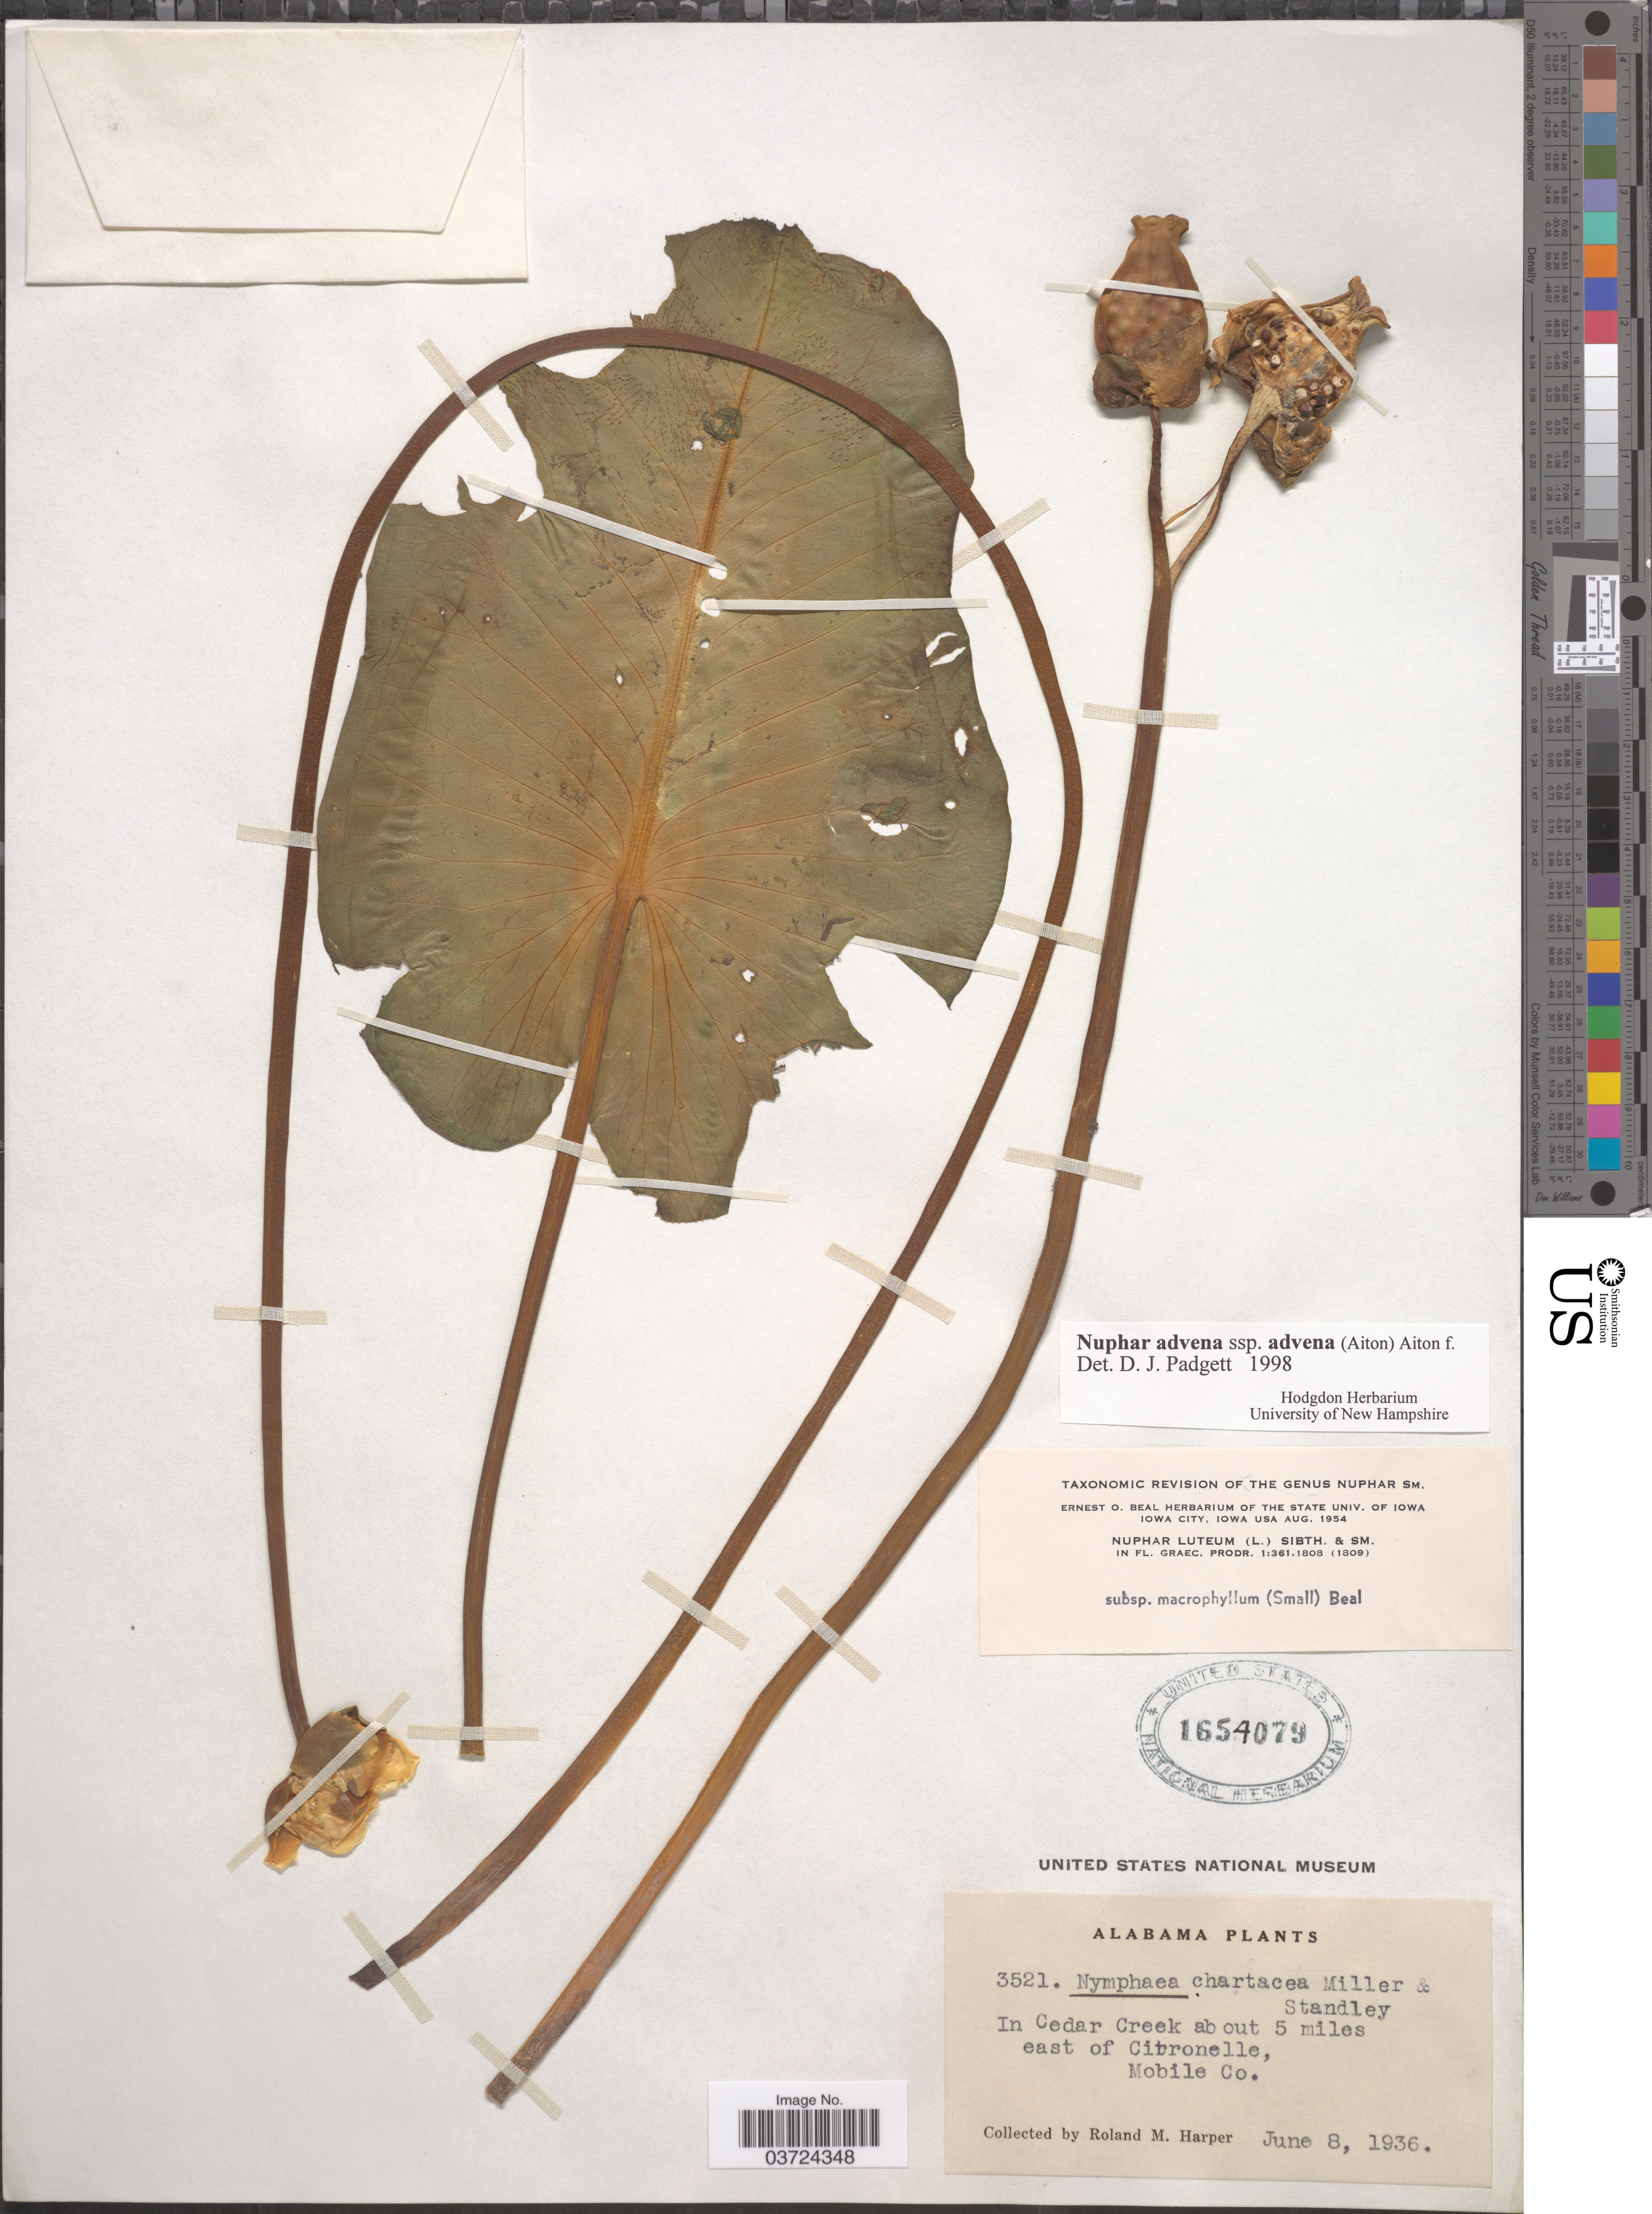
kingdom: Plantae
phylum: Tracheophyta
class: Magnoliopsida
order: Nymphaeales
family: Nymphaeaceae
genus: Nuphar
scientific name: Nuphar advena subsp. advena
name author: (Aiton) W.T. Aiton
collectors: R. M. Harper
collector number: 3521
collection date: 1936-06-08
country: United States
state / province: Alabama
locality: In Cedar Creek about 5 miles east of Citronelle, Mobile Co.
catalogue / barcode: US 1654079